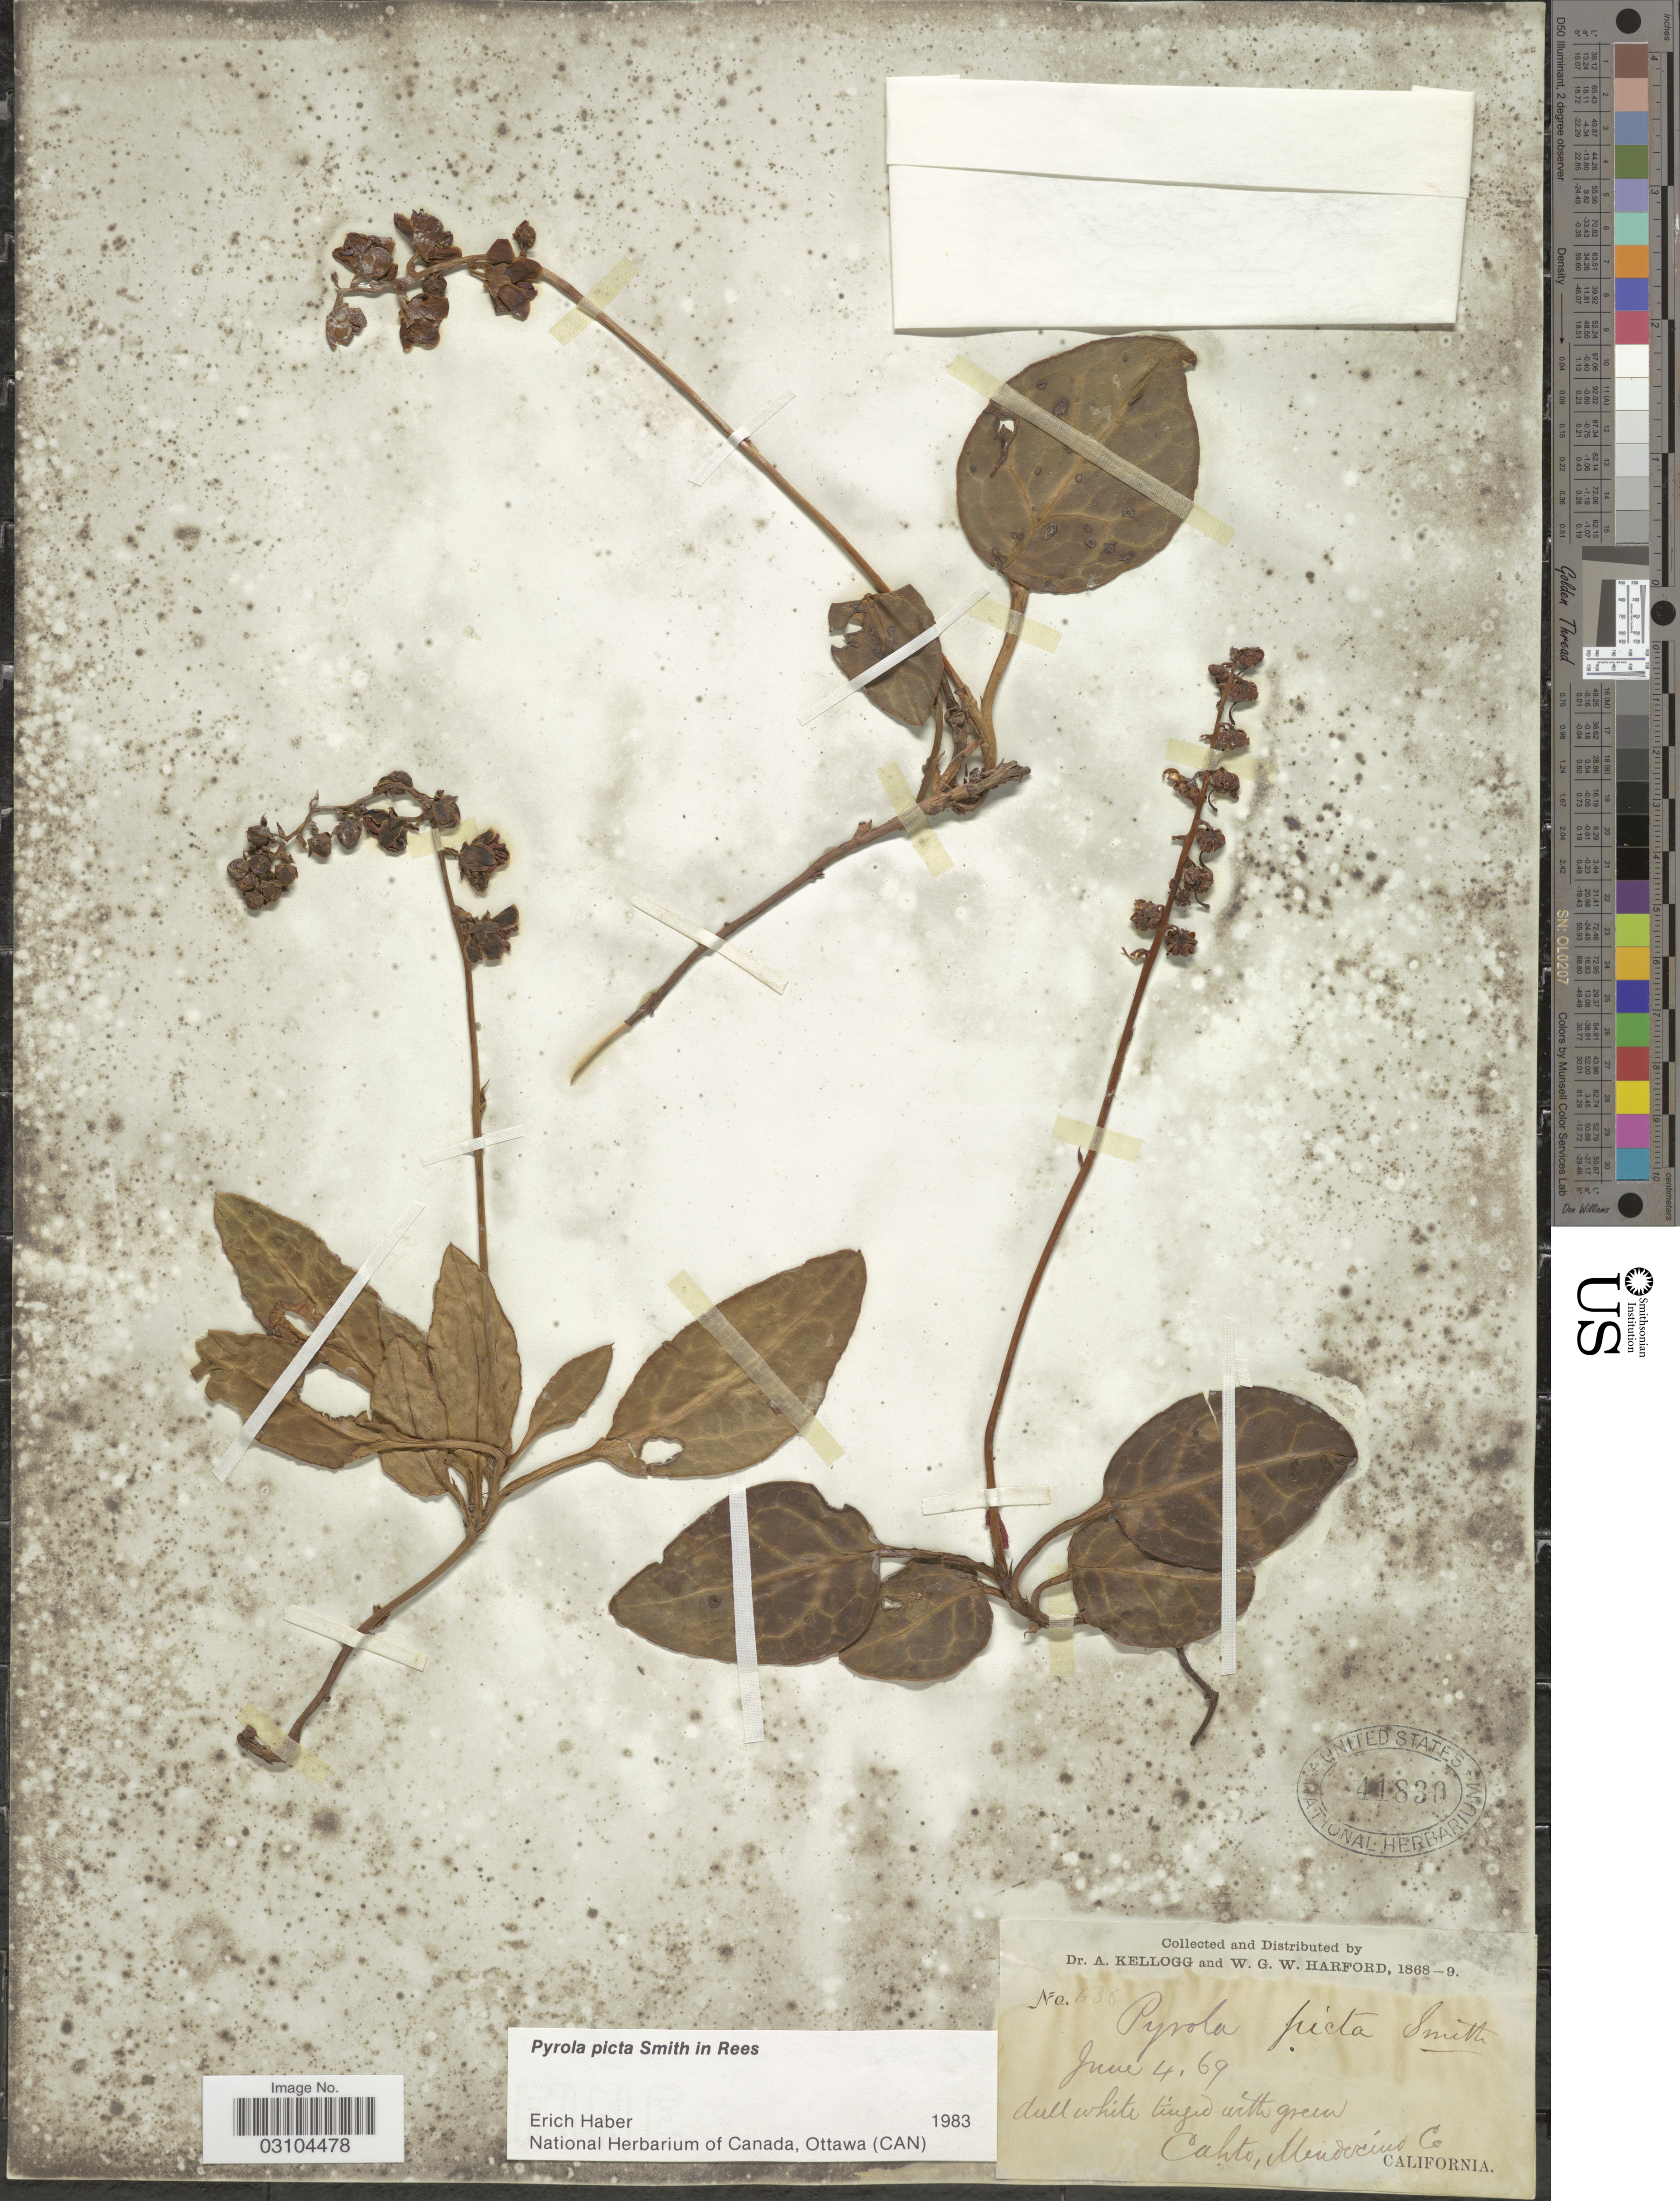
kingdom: Plantae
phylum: Tracheophyta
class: Magnoliopsida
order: Ericales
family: Ericaceae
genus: Pyrola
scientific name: Pyrola picta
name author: Sm. in Rees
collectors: A. Kellogg & W. G. W. Harford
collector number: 638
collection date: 1869-06-04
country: United States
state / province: California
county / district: Mendocino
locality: Cahto, Mendocino Co.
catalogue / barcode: US 41830